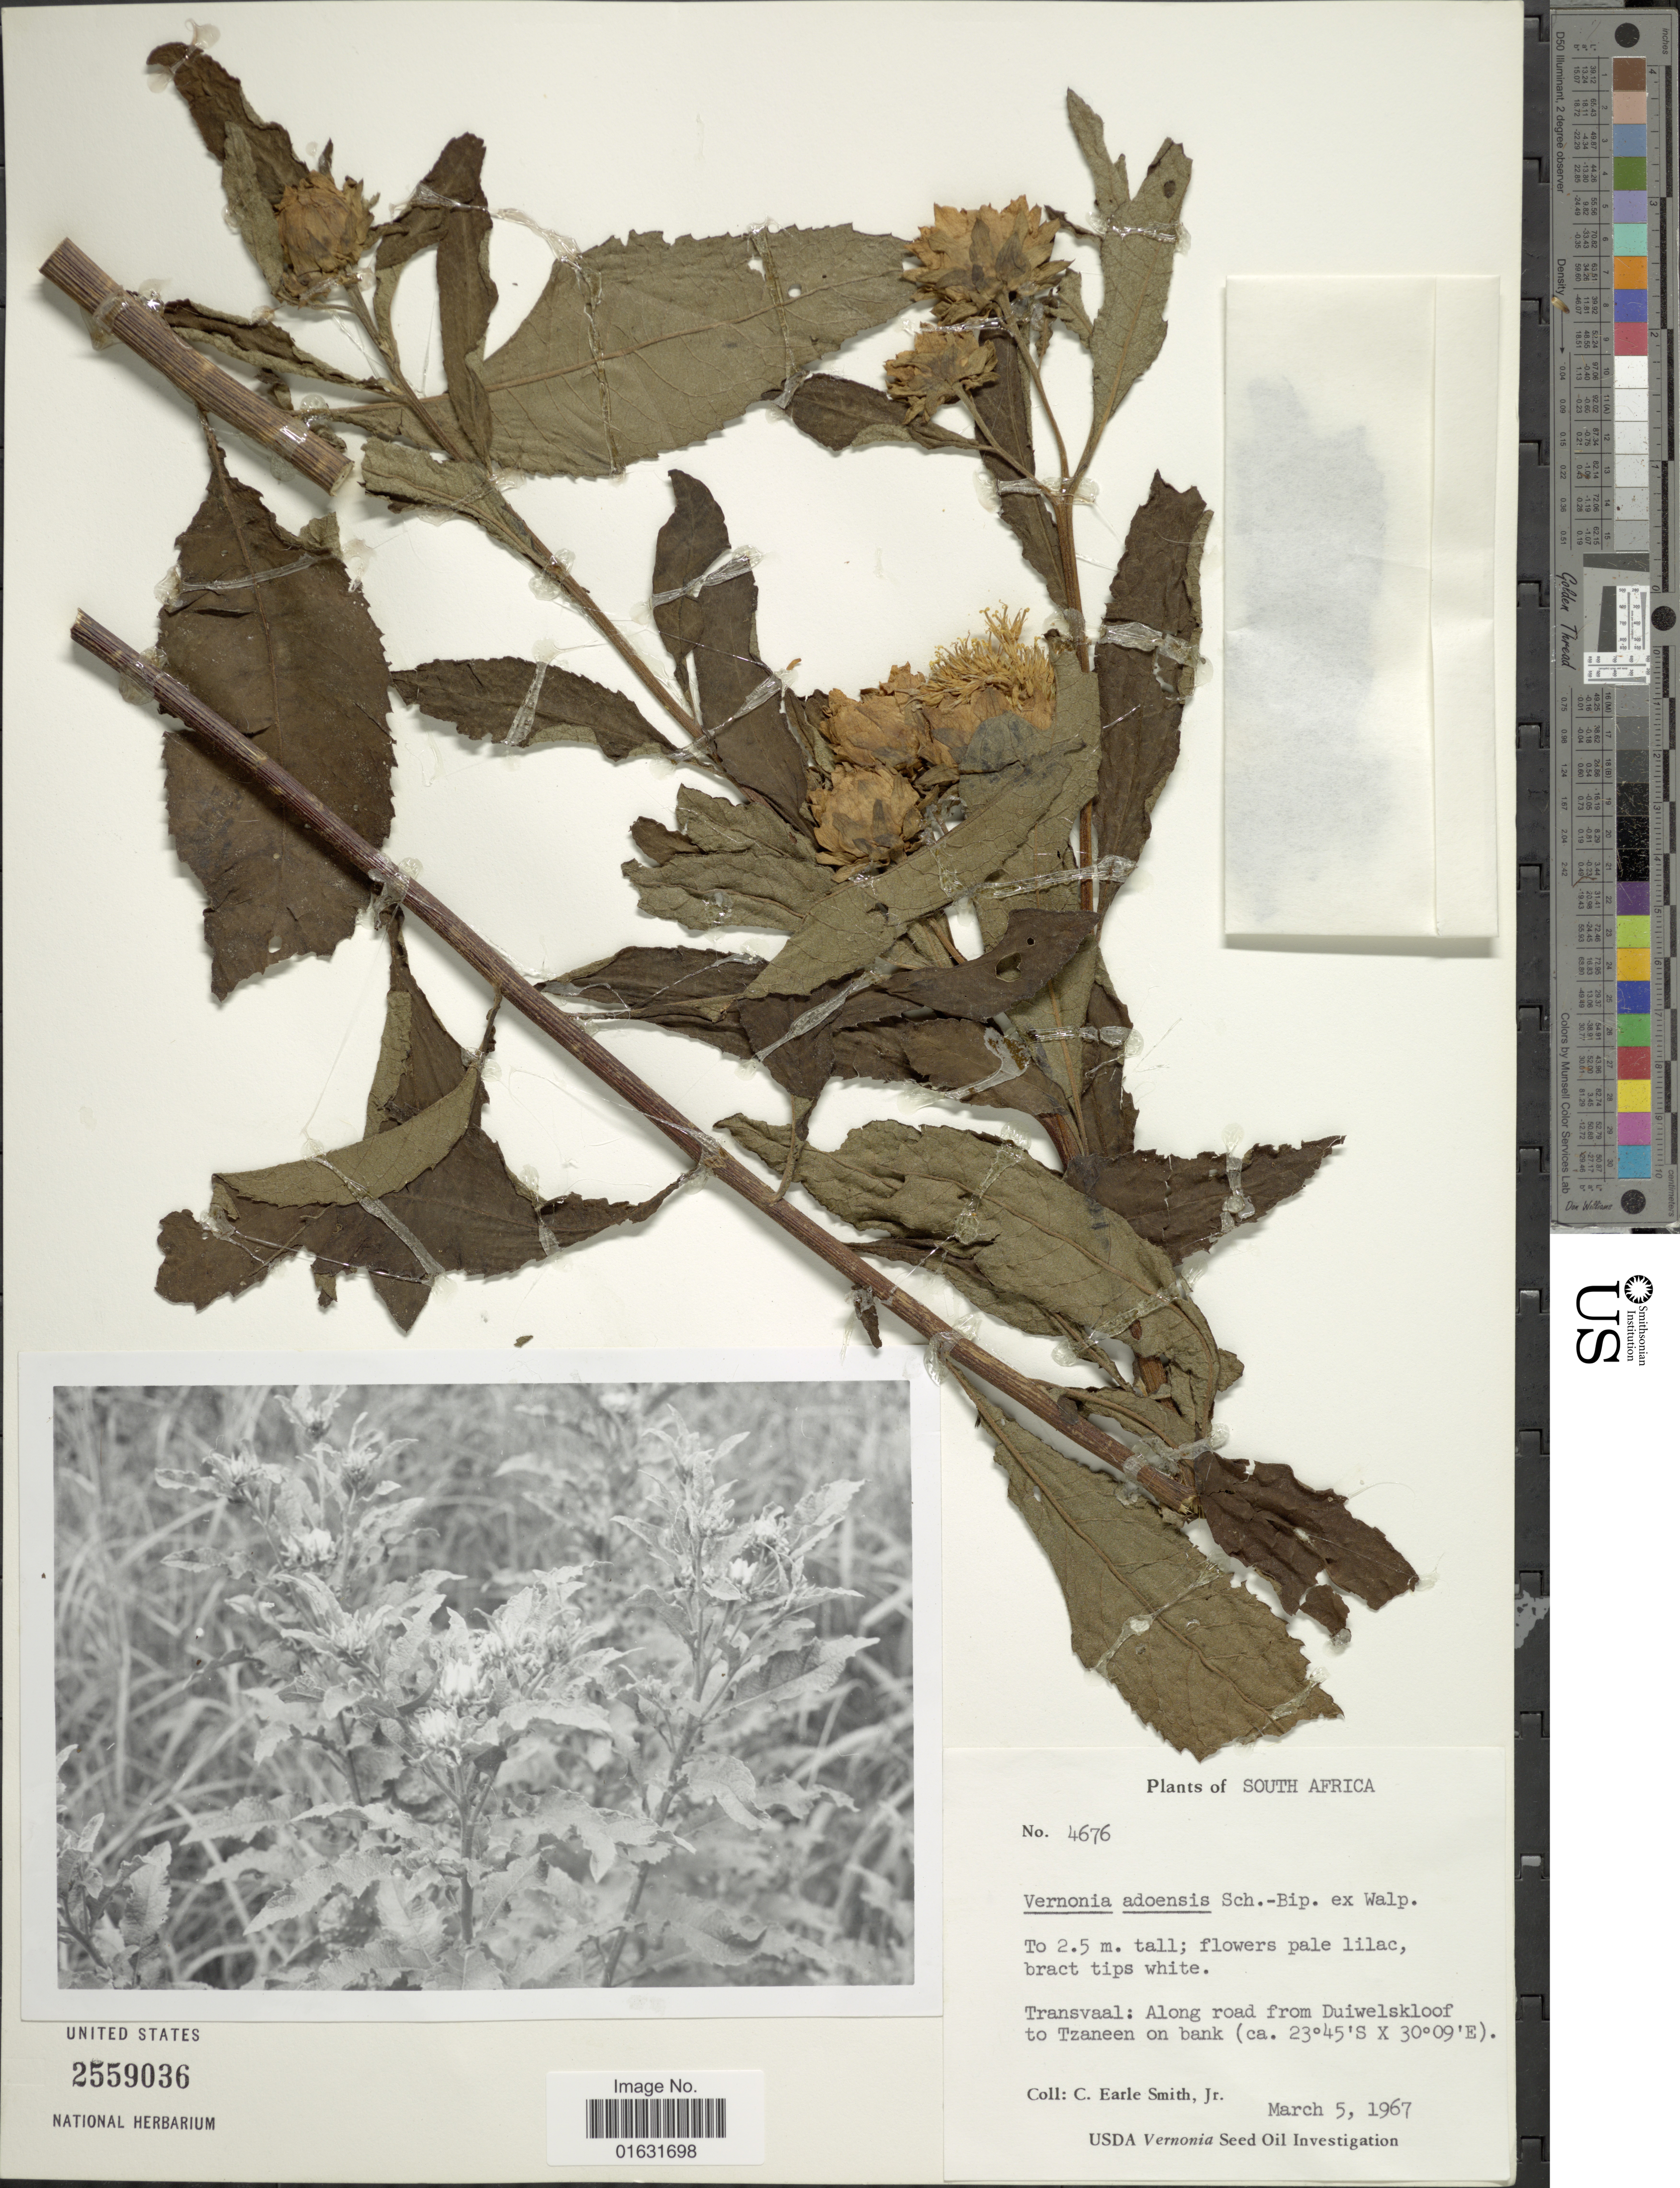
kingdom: Plantae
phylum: Tracheophyta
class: Magnoliopsida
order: Asterales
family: Asteraceae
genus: Baccharoides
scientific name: Baccharoides adoensis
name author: (Sch. Bip. ex Walp.) H. Rob.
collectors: C. E. Smith Jr.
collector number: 4676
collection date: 1967-03-05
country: South Africa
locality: Transvaal : Along road from Duiwelskloof to Tzaneen on bank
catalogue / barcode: US 2559036